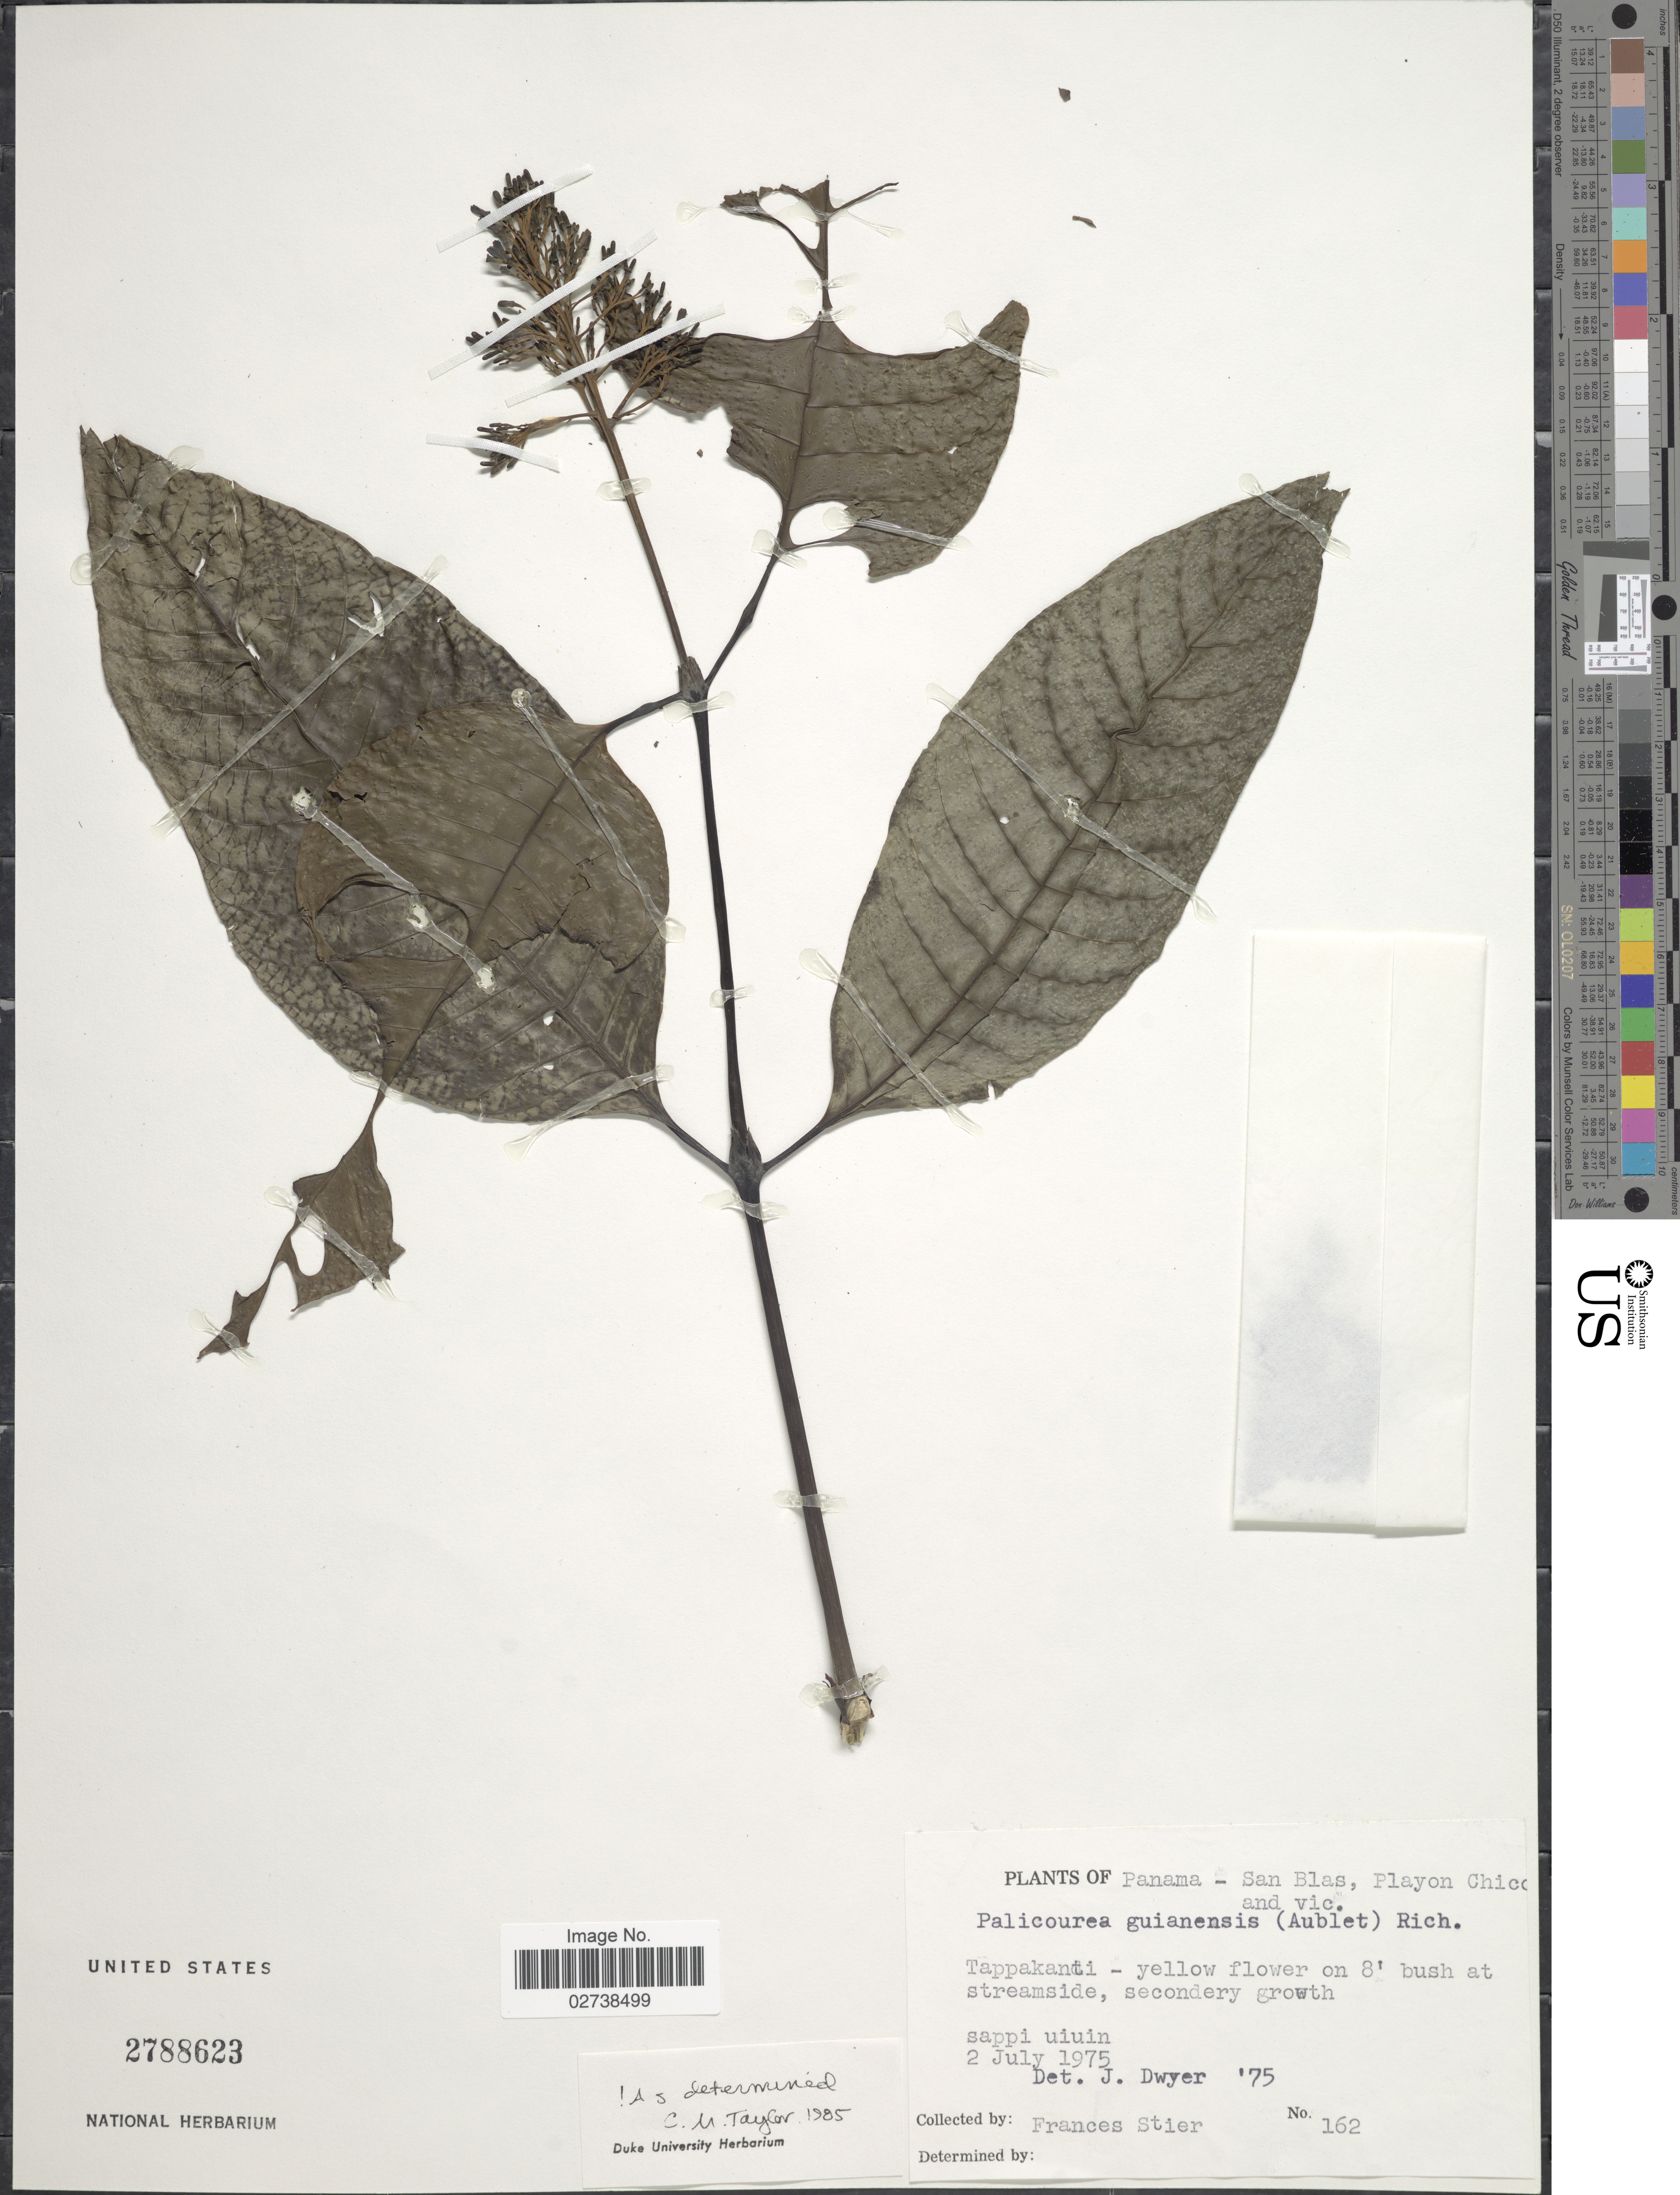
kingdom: Plantae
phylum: Tracheophyta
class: Magnoliopsida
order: Gentianales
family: Rubiaceae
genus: Palicourea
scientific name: Palicourea guianensis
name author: Aubl.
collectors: F. Stier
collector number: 162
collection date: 1975-07-02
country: Panama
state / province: Kuna Yala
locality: San Blas, Playon Chico and vic, Tappakanti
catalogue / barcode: US 2788623